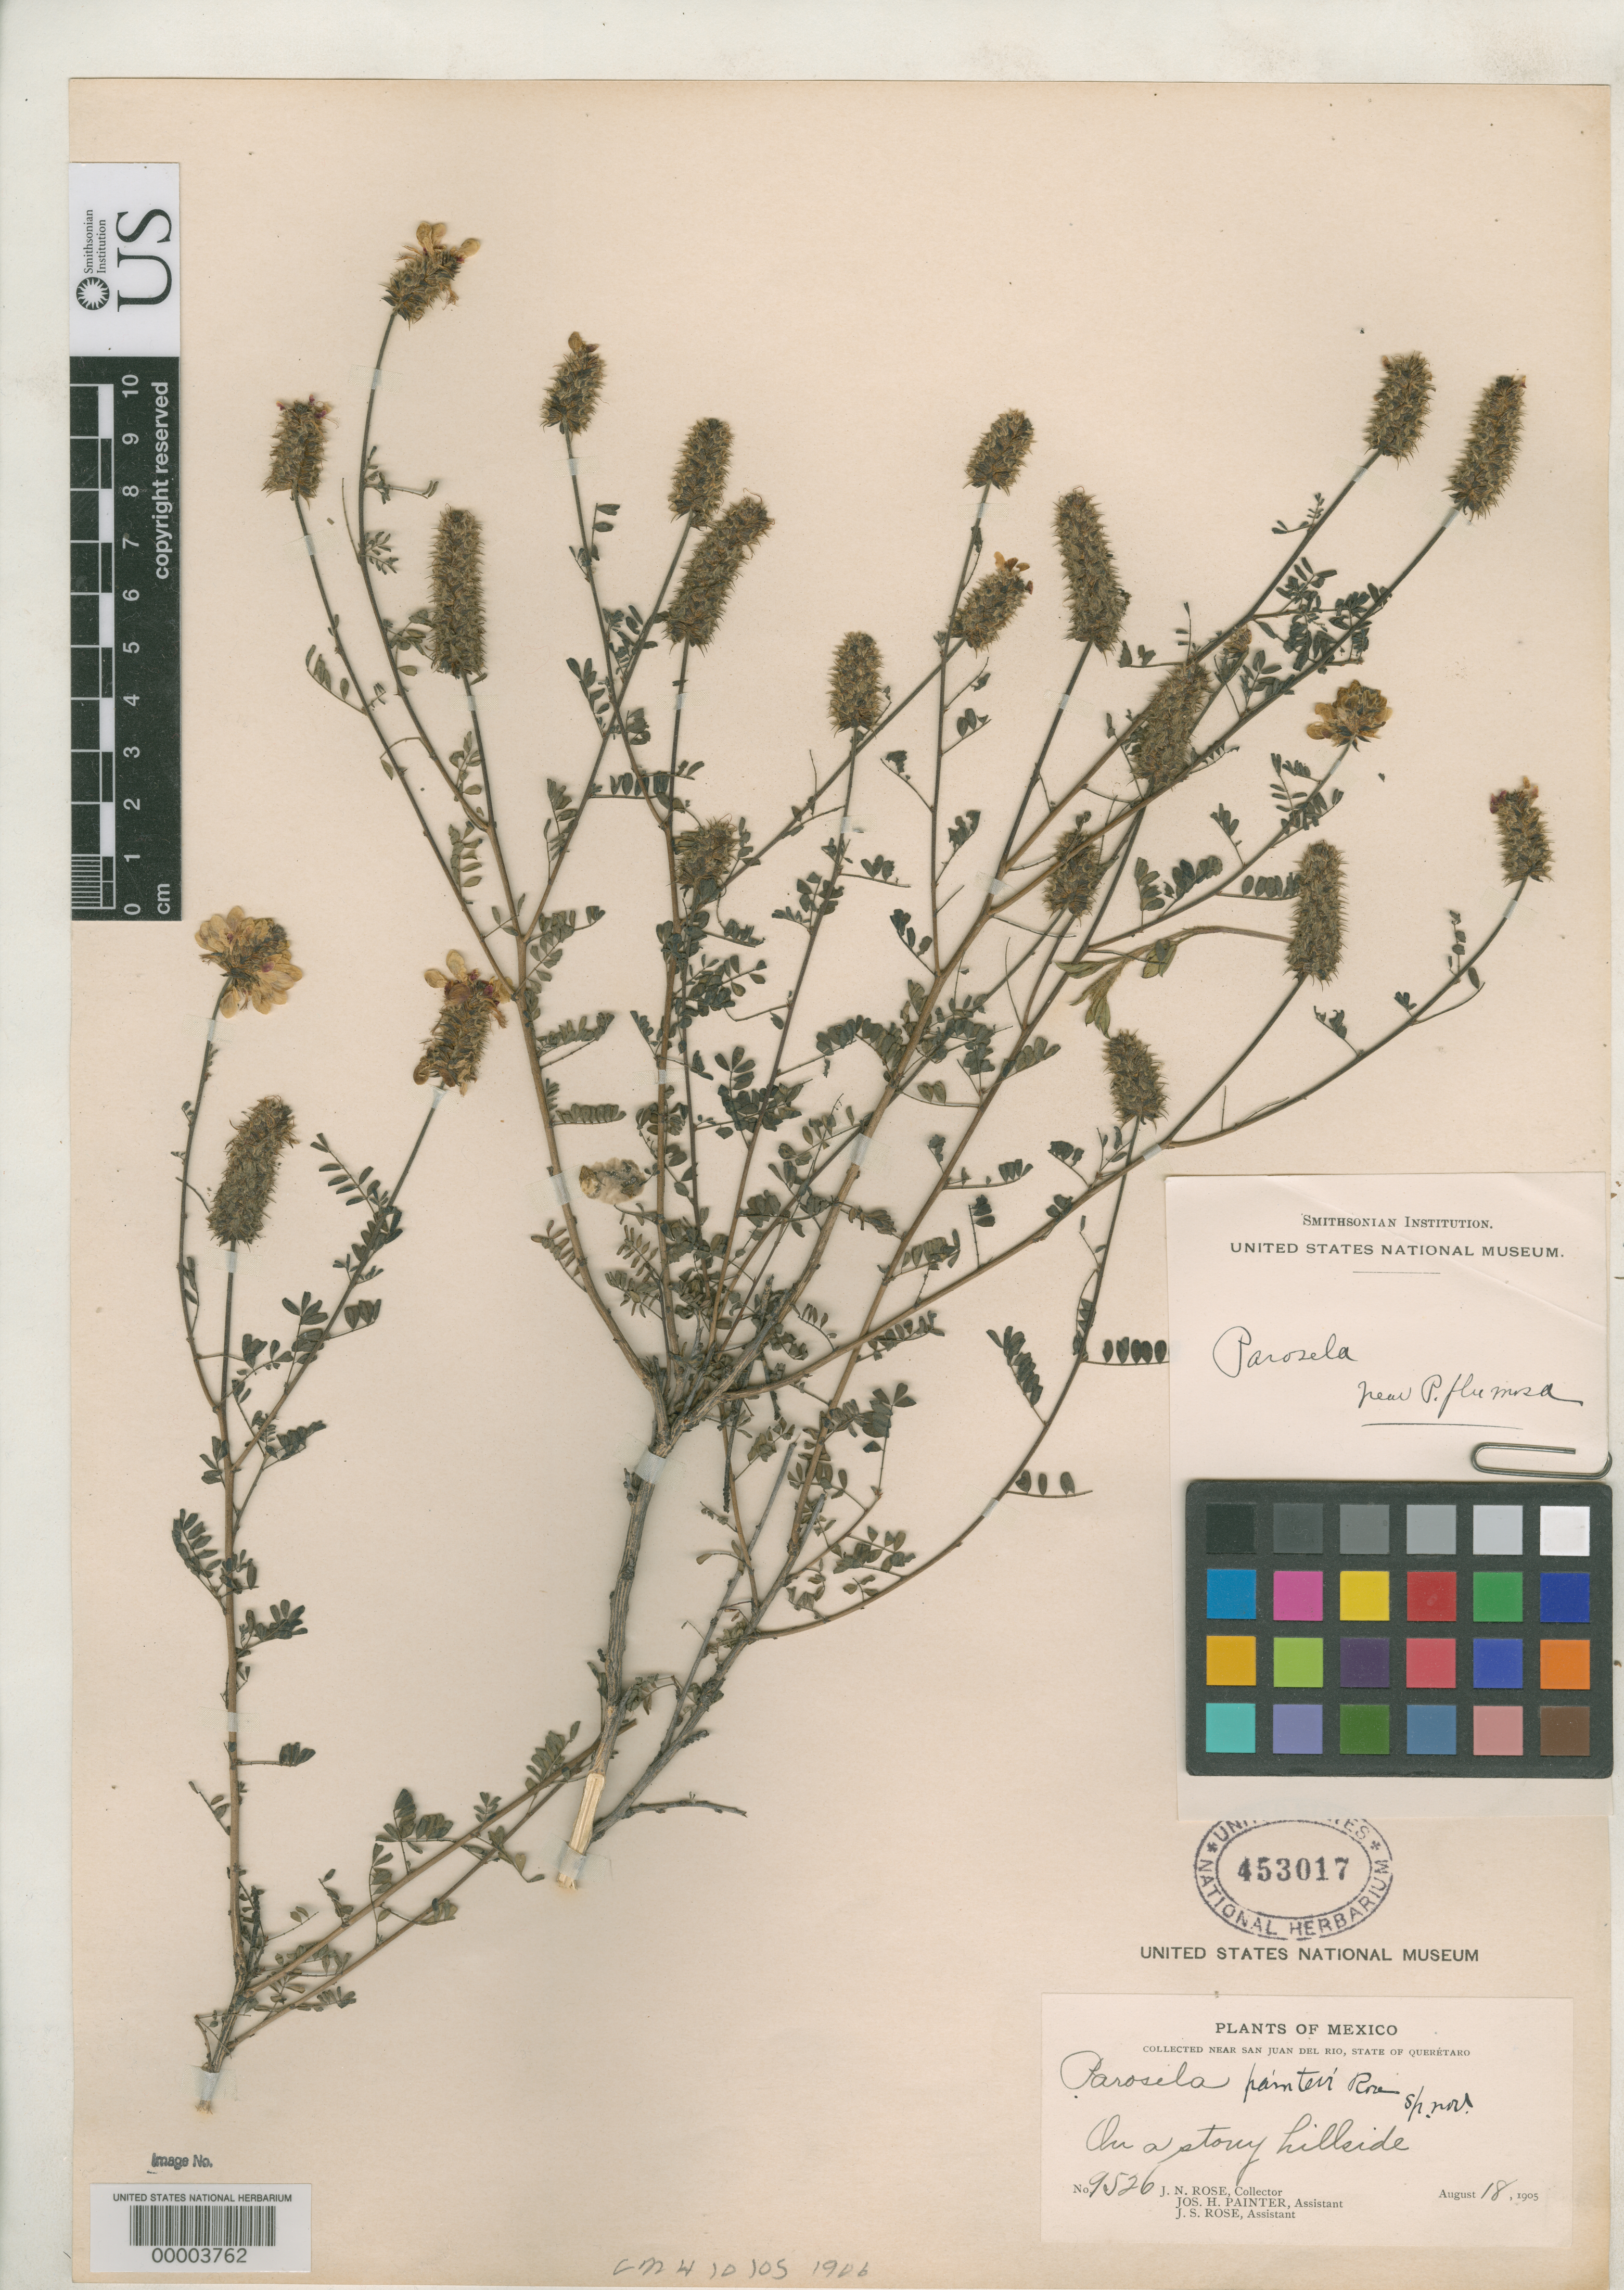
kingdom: Plantae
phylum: Tracheophyta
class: Magnoliopsida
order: Fabales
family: Fabaceae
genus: Parosela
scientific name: Parosela painteri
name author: Rose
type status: Holotype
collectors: J. H. Painter & J. N. Rose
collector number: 9526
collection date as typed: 18 Aug 1905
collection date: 1905-08-18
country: Mexico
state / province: Querétaro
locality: Near San Juan del Rio.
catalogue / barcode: US 453017